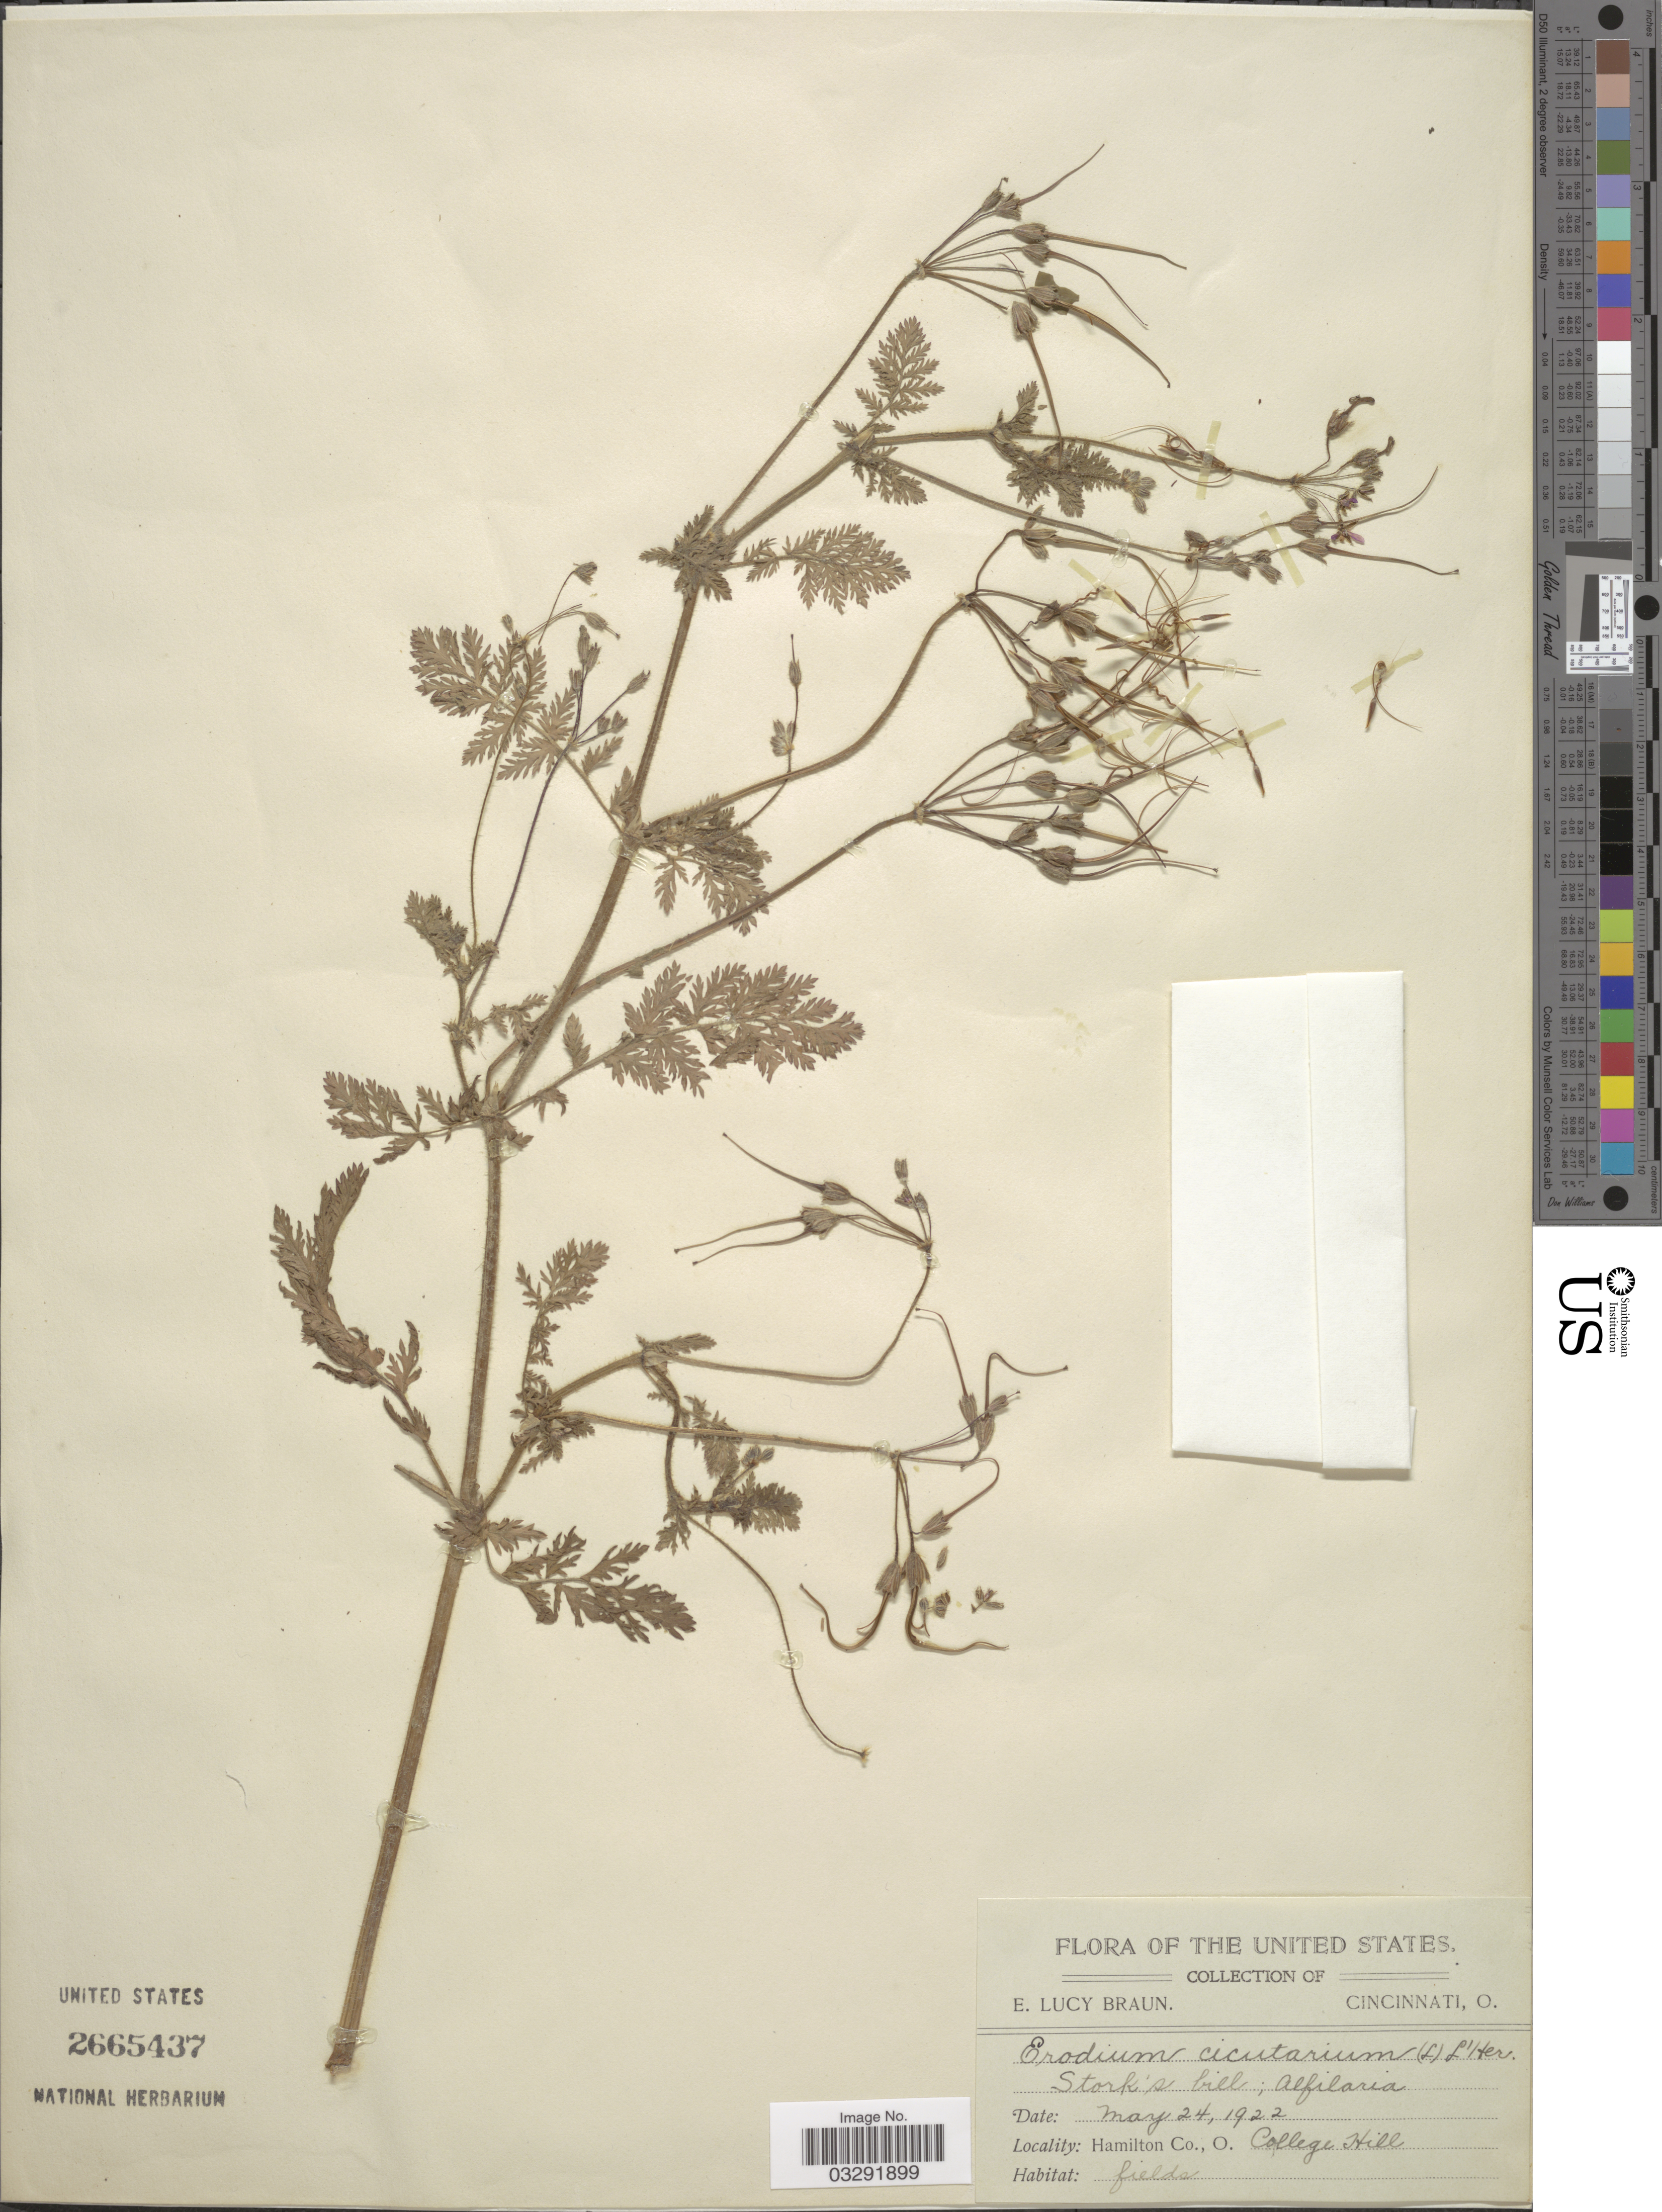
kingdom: Plantae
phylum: Tracheophyta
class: Magnoliopsida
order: Geraniales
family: Geraniaceae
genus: Erodium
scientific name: Erodium cicutarium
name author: (L.) L'Hér.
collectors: E. L. Braun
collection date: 1922-05-24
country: United States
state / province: Ohio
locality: Hamilton Co. College Hill.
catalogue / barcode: US 2665437